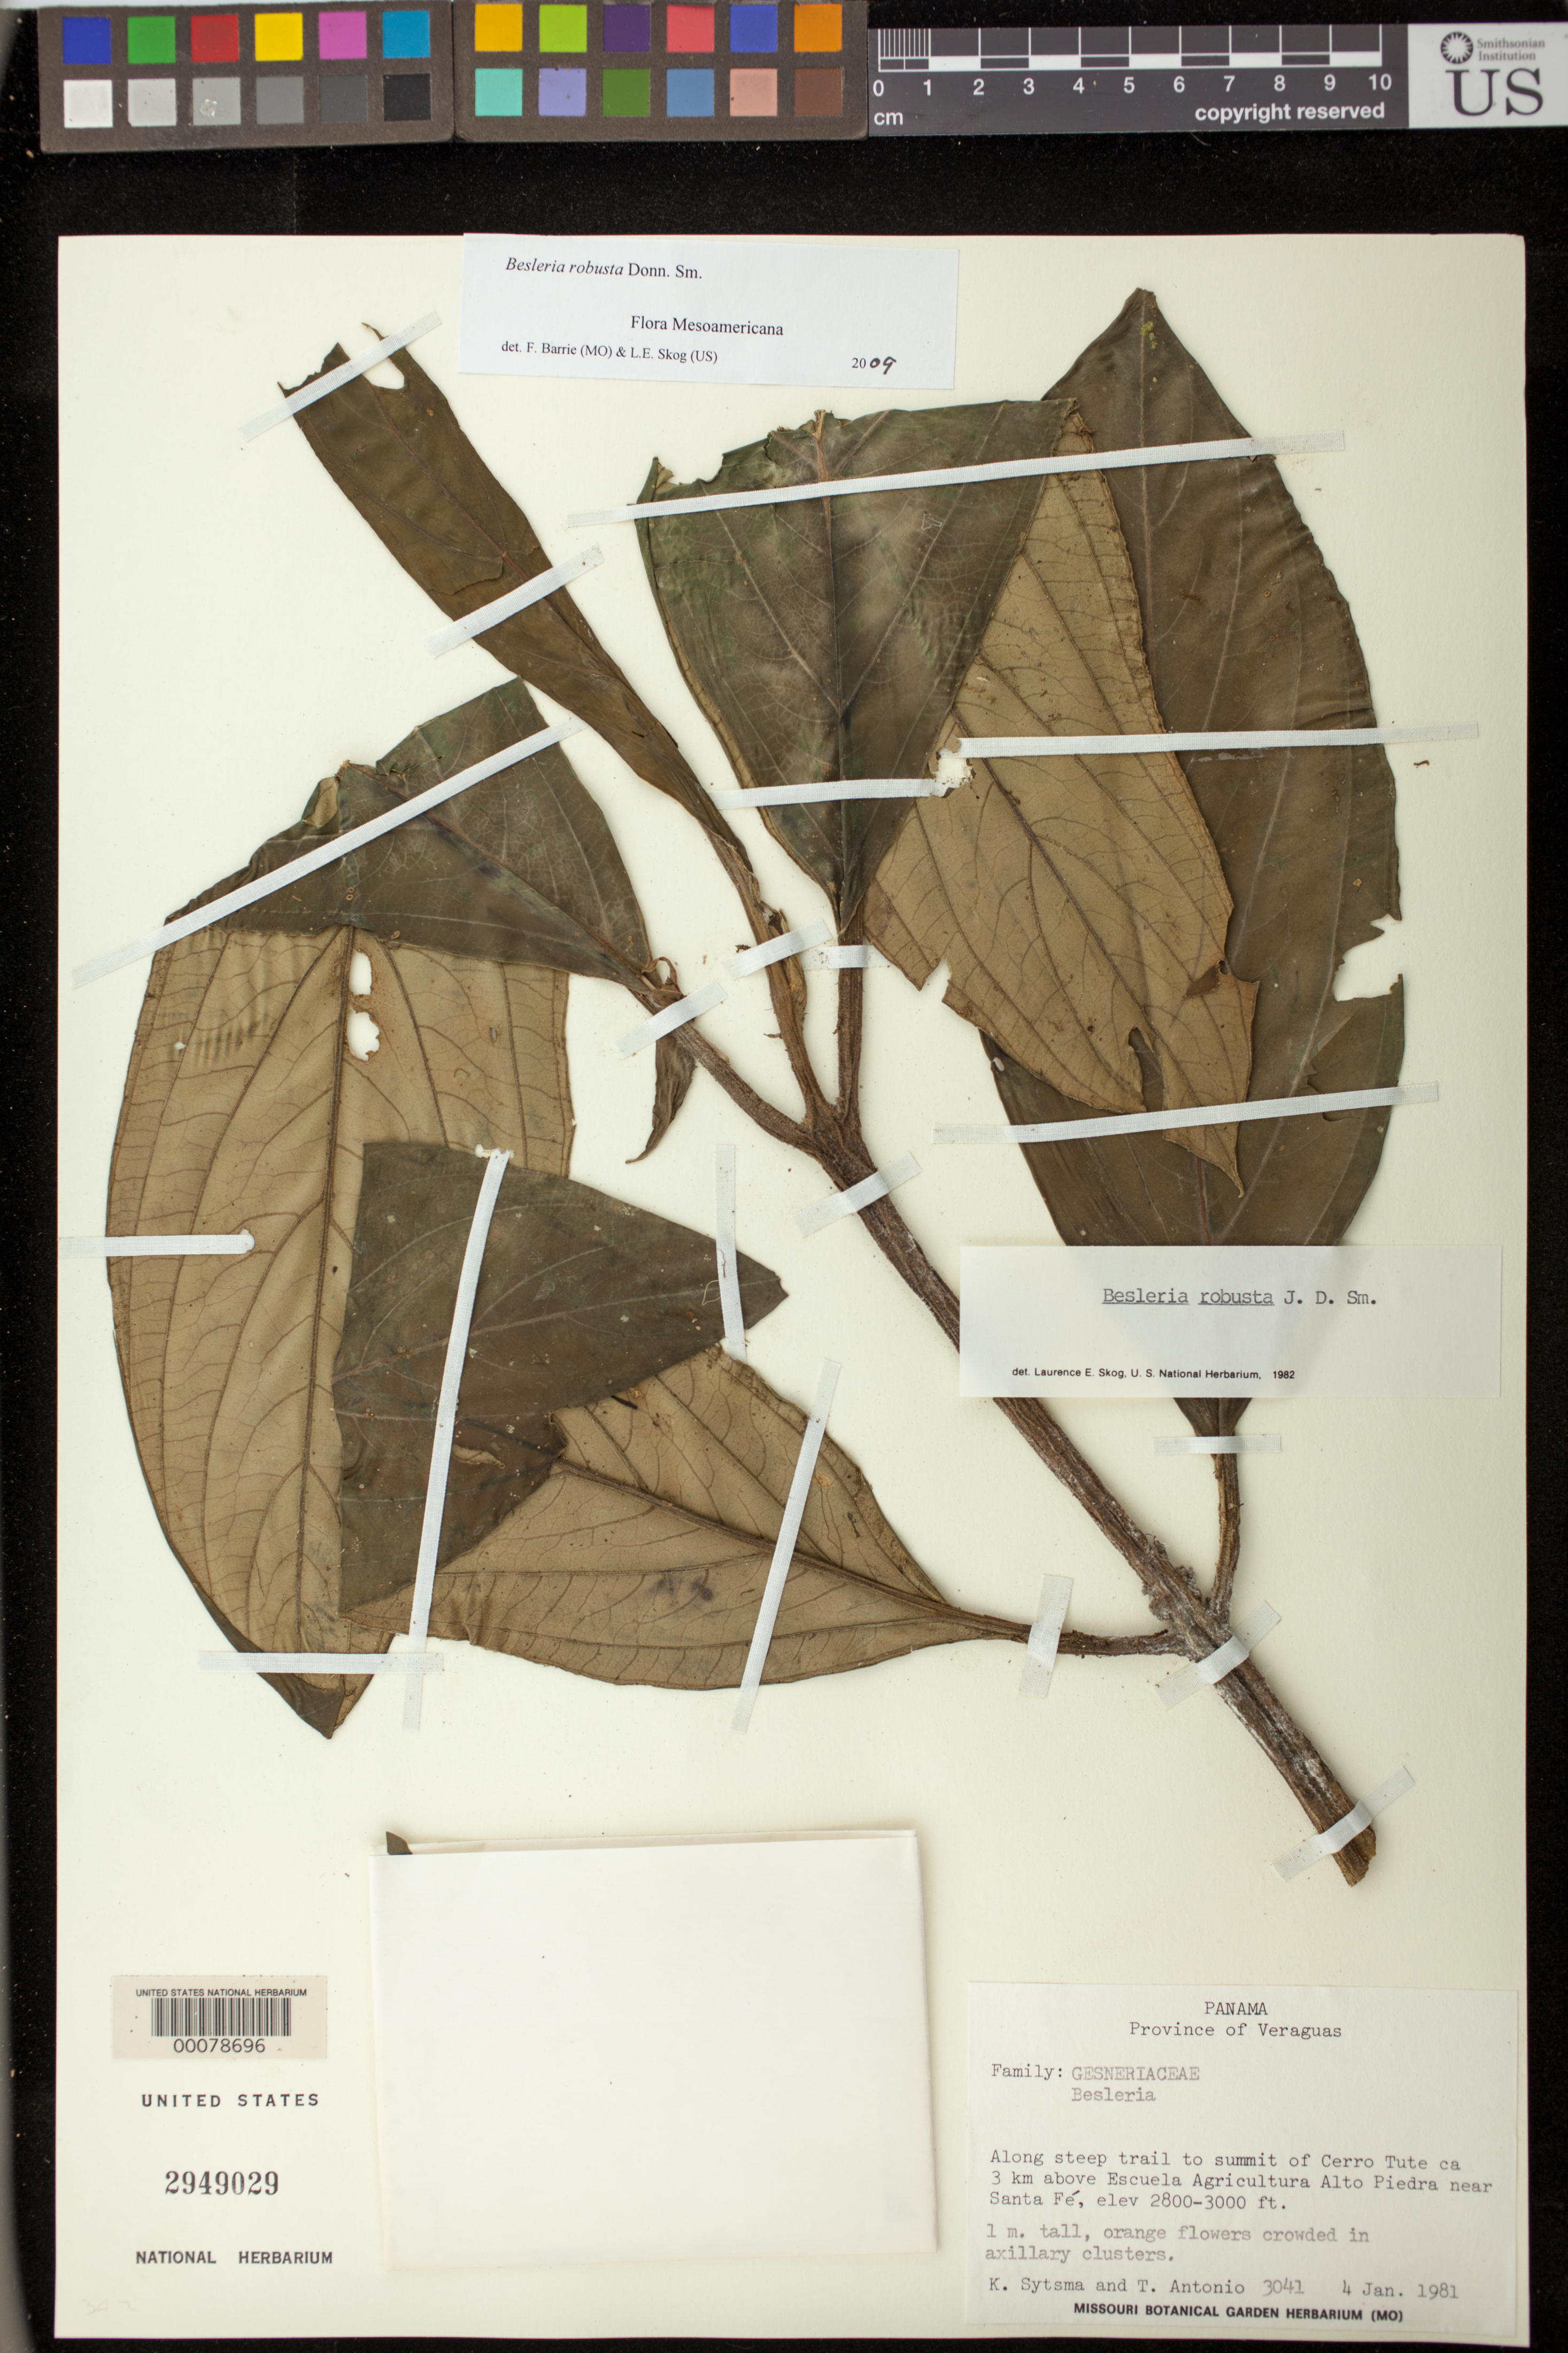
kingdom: Plantae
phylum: Tracheophyta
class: Magnoliopsida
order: Lamiales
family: Gesneriaceae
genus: Besleria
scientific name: Besleria robusta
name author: Donn. Sm.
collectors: K. J. Sytsma & T. Antonio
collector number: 3041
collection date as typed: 04 Jan 1981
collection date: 1981-01-04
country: Panama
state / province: Veraguas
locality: Along steep trail to summit of Cerro Tute about 3 km above Escuela Agricultura Alto Piedranear Santa Fe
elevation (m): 853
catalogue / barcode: US 2949029